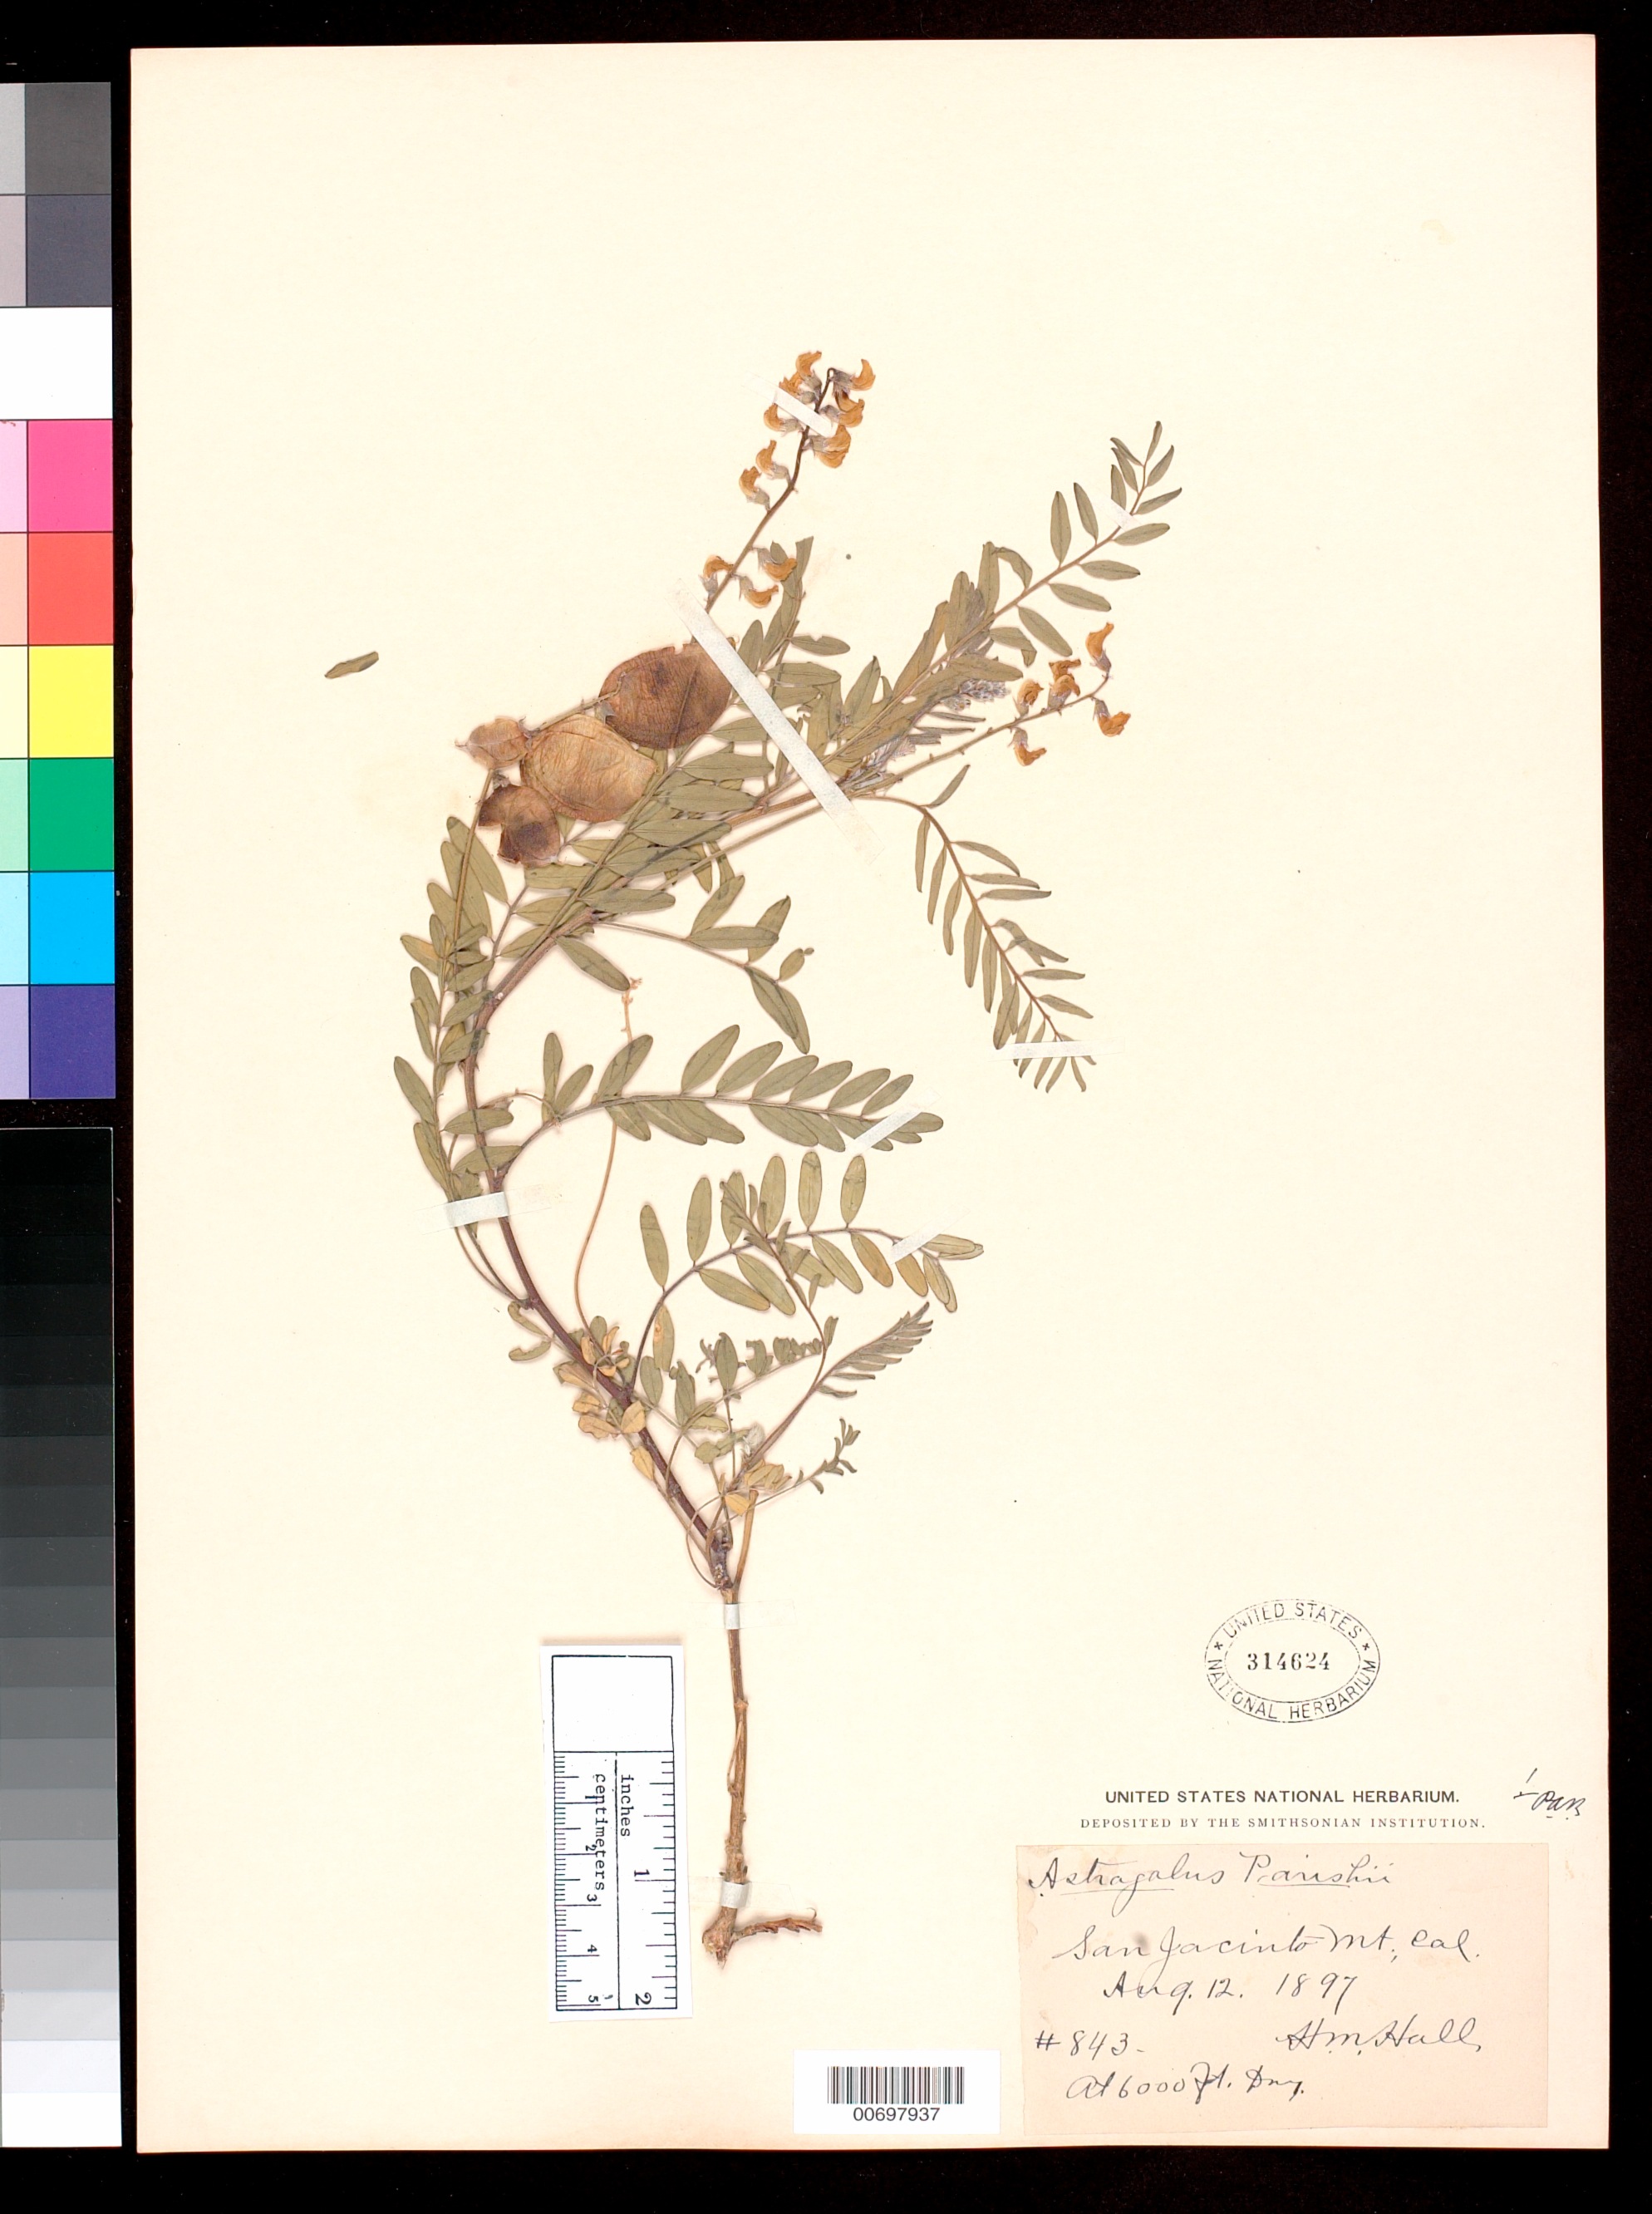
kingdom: Plantae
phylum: Tracheophyta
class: Magnoliopsida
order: Fabales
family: Fabaceae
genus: Astragalus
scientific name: Astragalus parishii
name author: A. Gray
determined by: Rydberg, P. A.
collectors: H. M. Hall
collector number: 843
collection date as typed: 12 Aug 1897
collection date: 1897-08-12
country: United States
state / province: California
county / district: Riverside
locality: San Jacinto Mt.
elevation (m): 1829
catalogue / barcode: US 314624